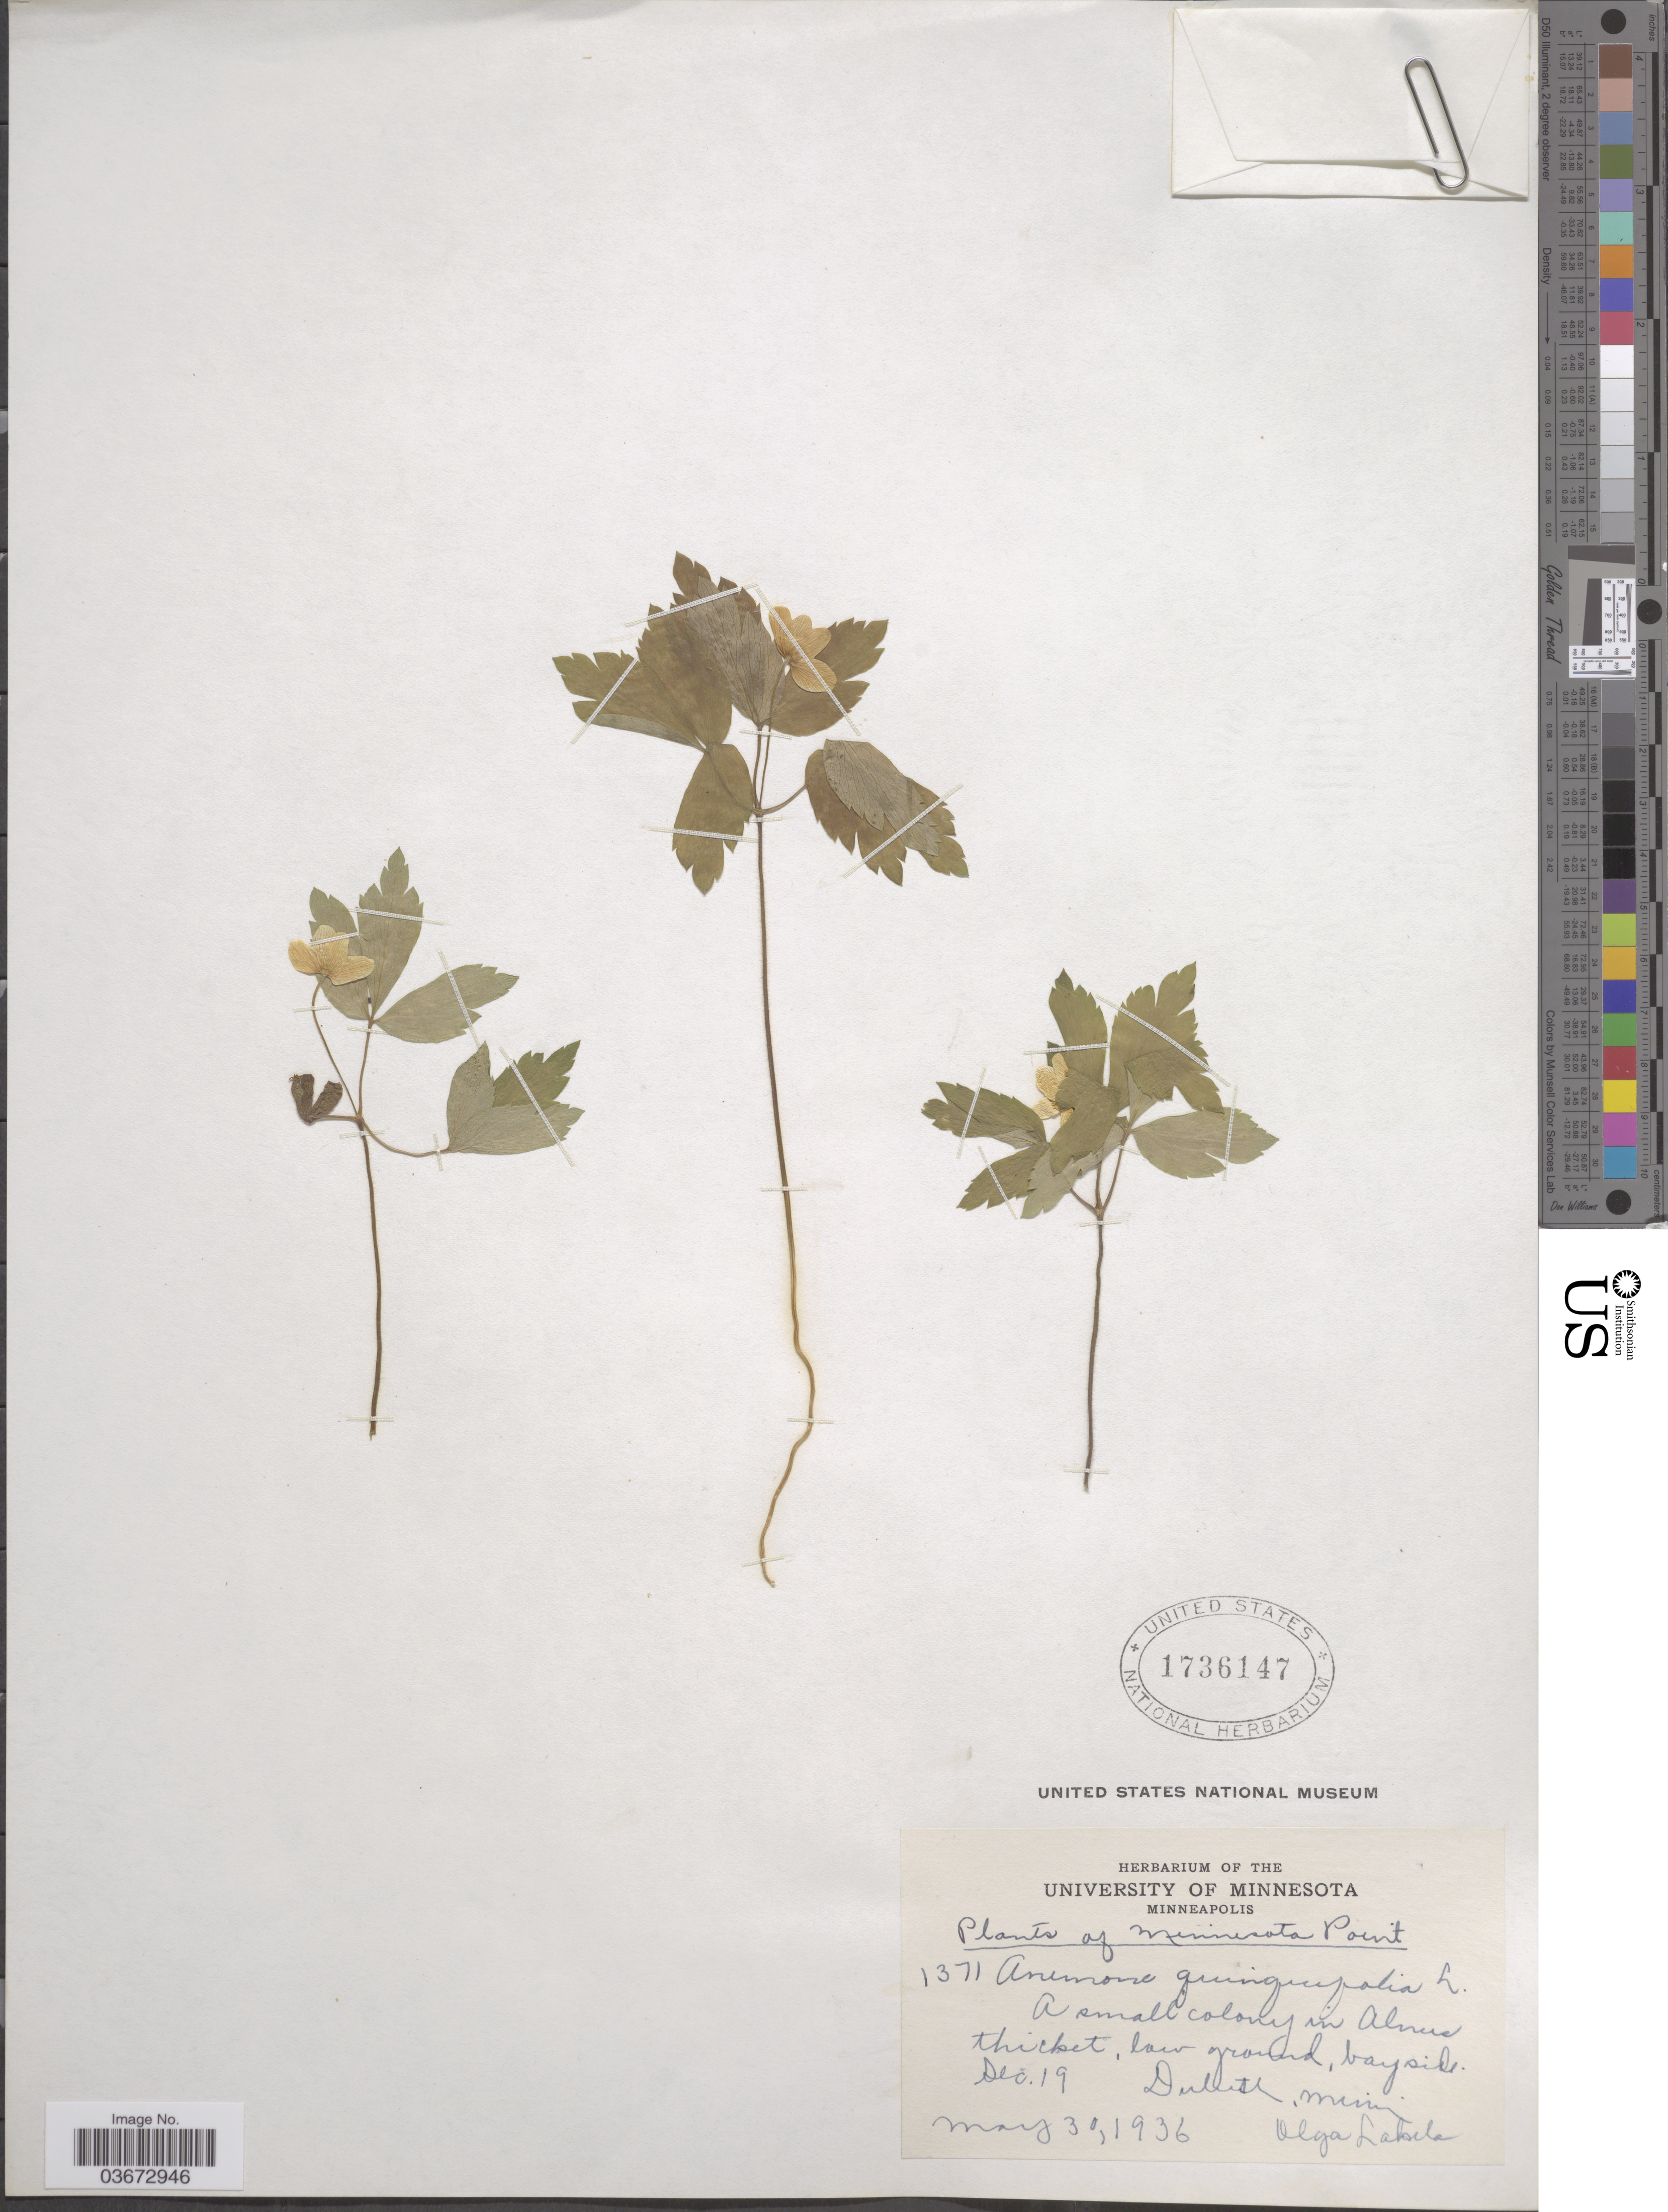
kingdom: Plantae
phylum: Tracheophyta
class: Magnoliopsida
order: Ranunculales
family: Ranunculaceae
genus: Anemone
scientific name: Anemone quinquefolia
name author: L.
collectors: O. K. Lakela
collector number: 1371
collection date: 1936-05-30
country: United States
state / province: Minnesota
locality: Minnesota Point. Duluth.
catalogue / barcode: US 1736147